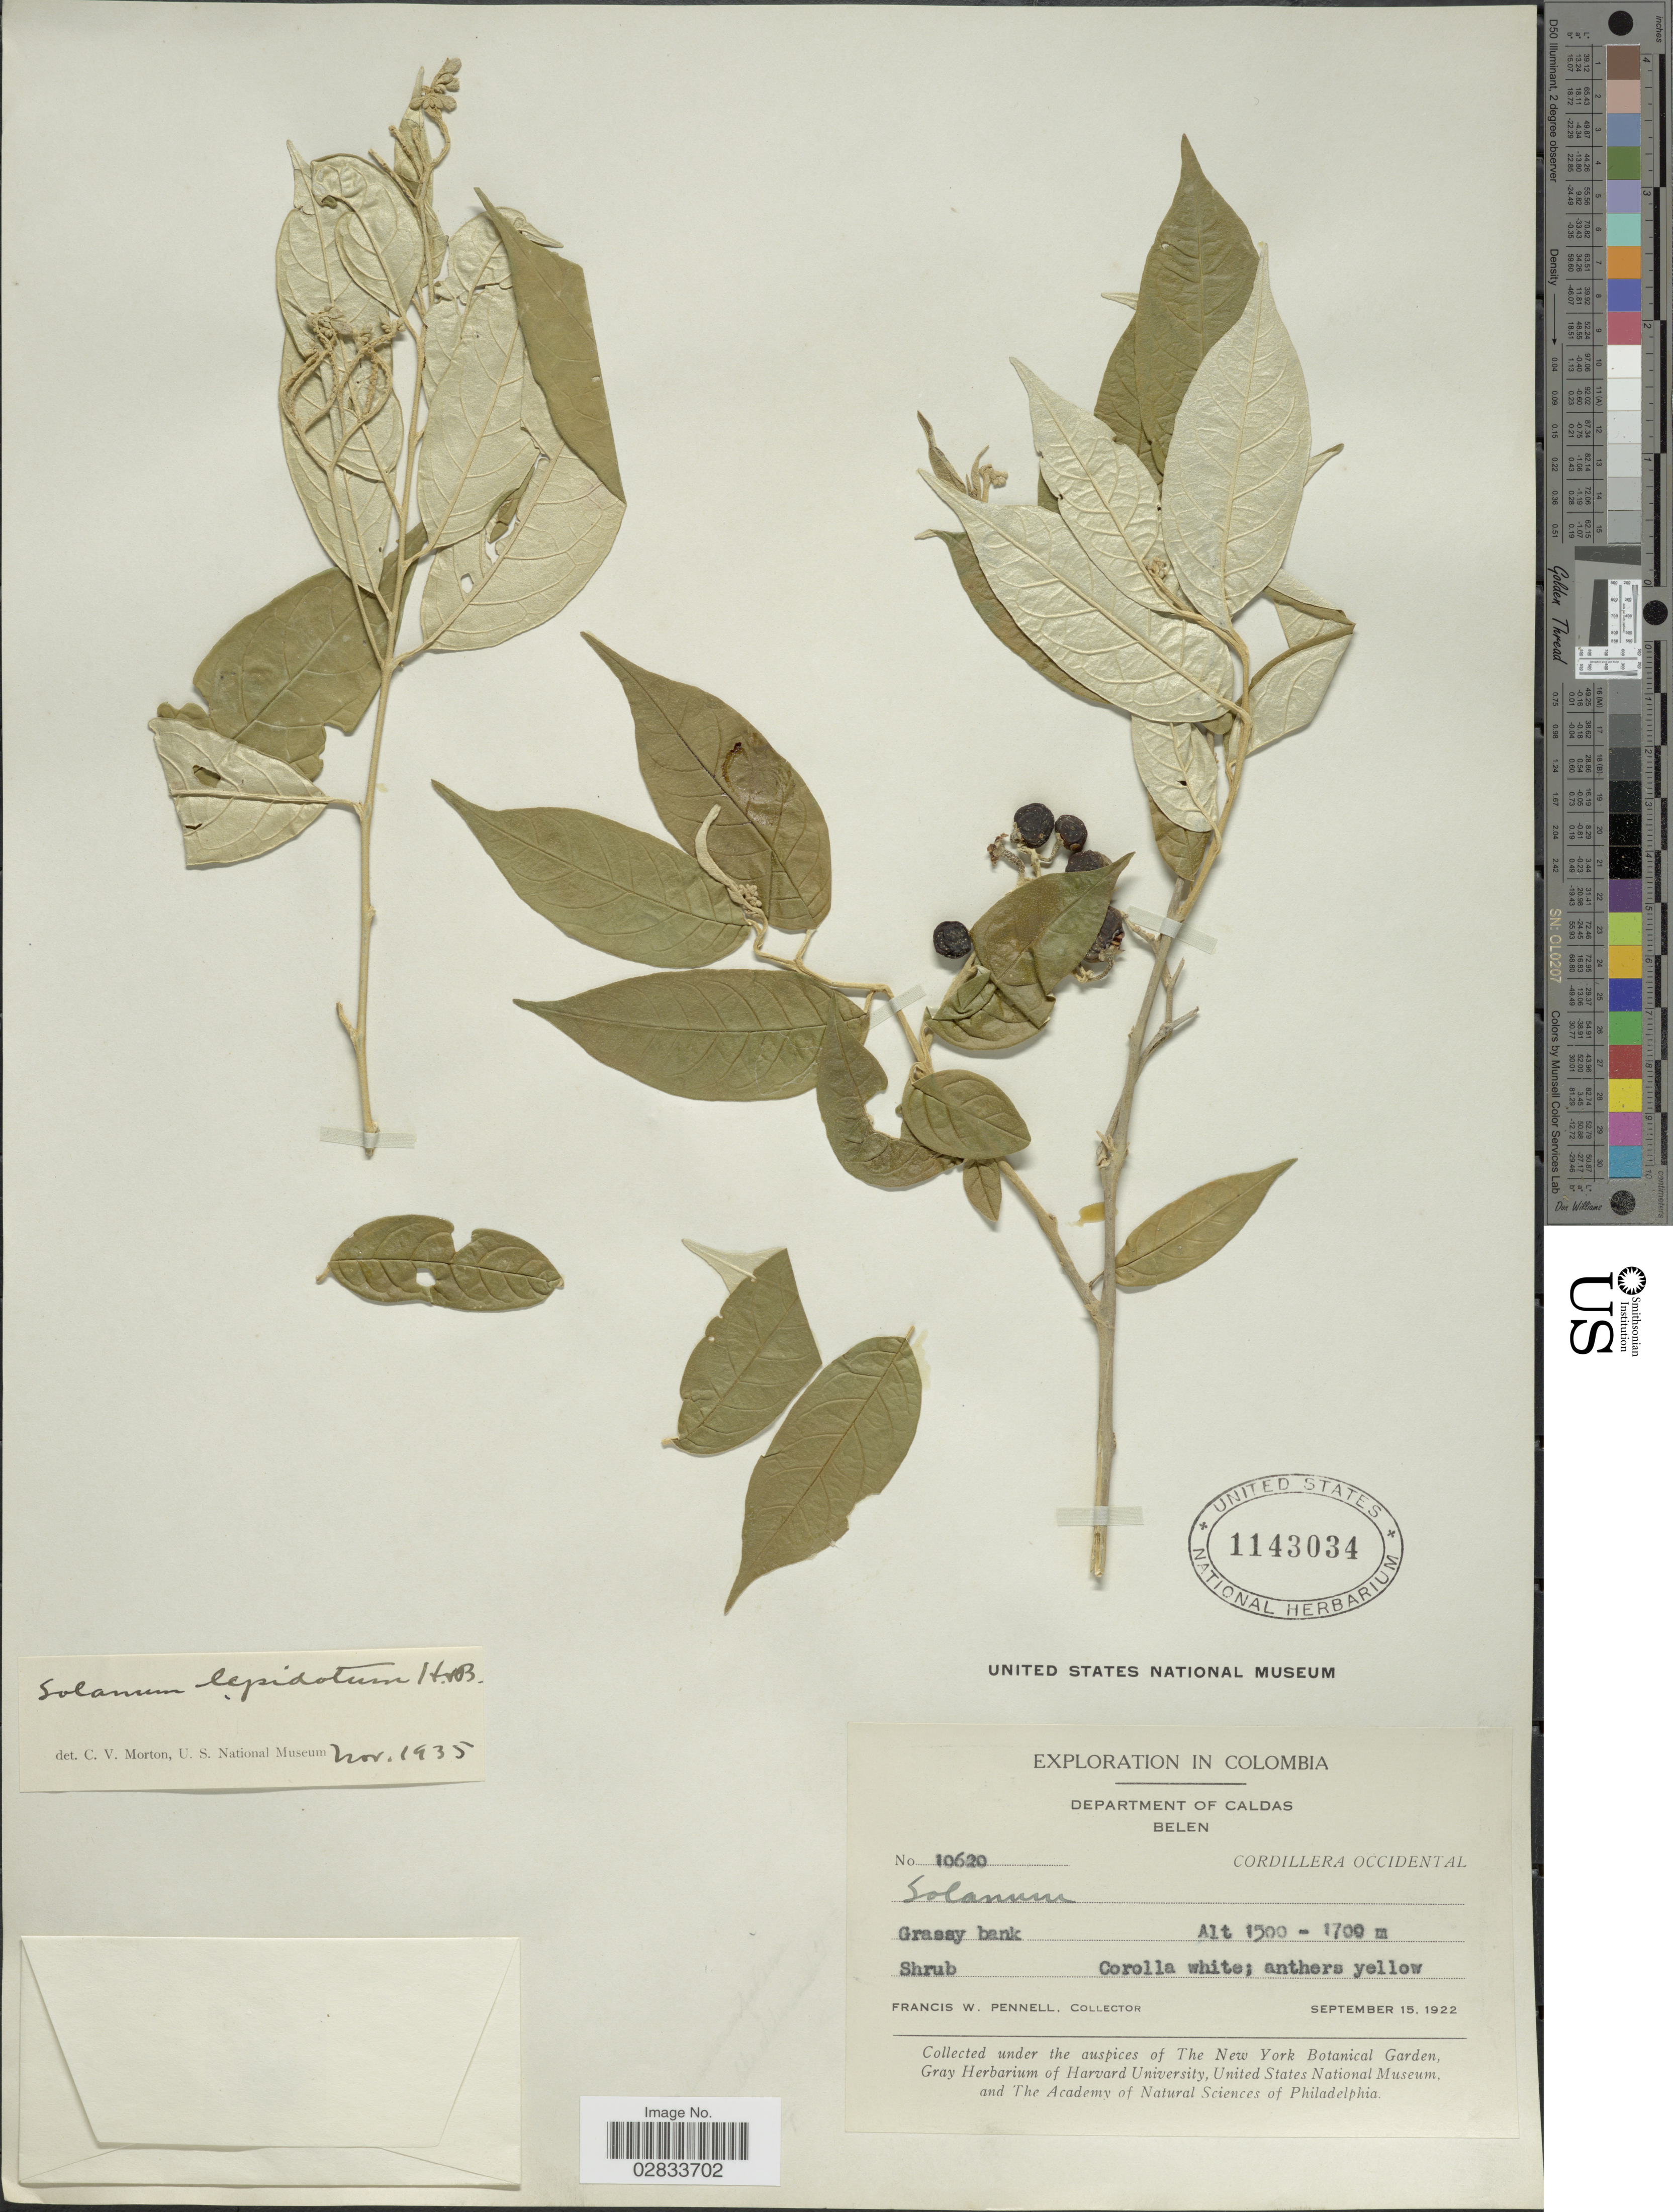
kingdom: Plantae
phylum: Tracheophyta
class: Magnoliopsida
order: Solanales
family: Solanaceae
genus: Solanum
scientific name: Solanum lepidotum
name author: Humb. & Bonpl. ex Dunal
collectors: E. P. Killip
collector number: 10620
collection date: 1922-09-15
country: Colombia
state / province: Caldas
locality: Department of Caldas, Belen, Cordillera Occidental.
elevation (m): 1500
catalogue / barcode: US 1143034